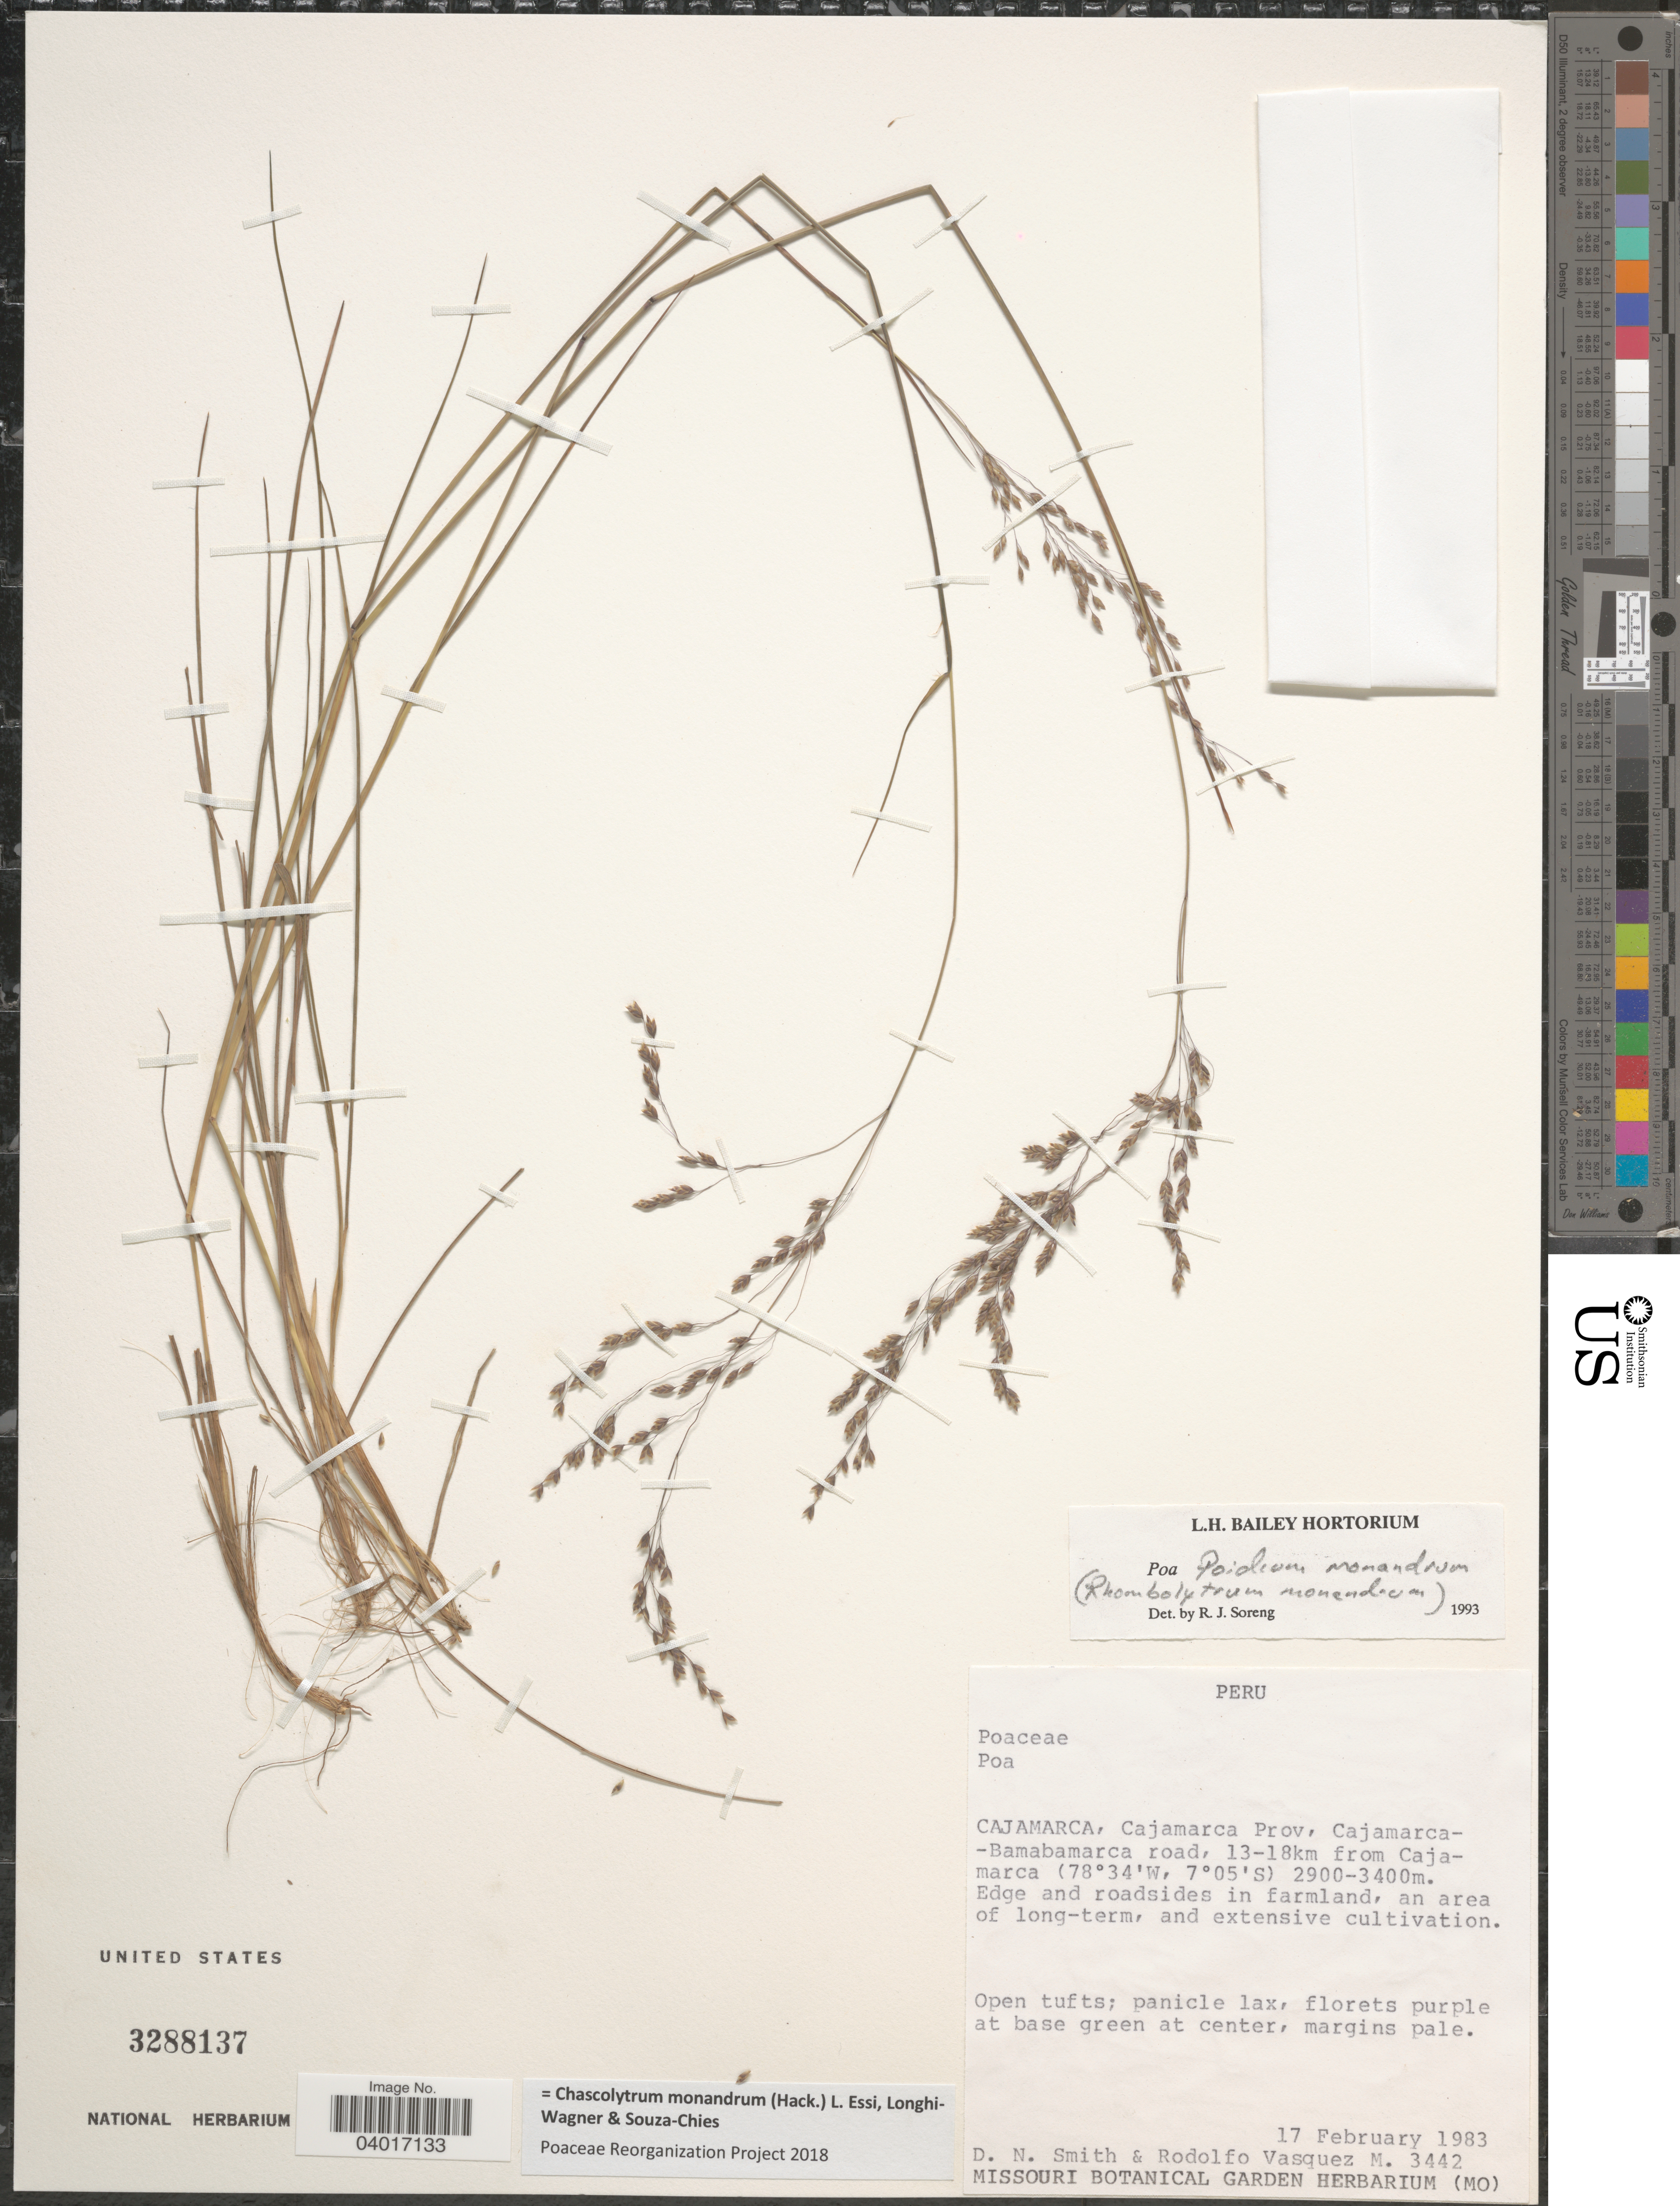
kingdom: Plantae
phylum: Tracheophyta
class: Liliopsida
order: Poales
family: Poaceae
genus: Chascolytrum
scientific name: Chascolytrum monandrum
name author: (Hack.) L. Essi et al.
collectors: D. Smith & R. Vásquez M.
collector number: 3442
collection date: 1983-02-17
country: Peru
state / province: Cajamarca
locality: Cajamarca Prov, Cajamarca-Bamabamarca road, 13-18 km from Cajamarca.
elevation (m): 2900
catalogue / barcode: US 3288137